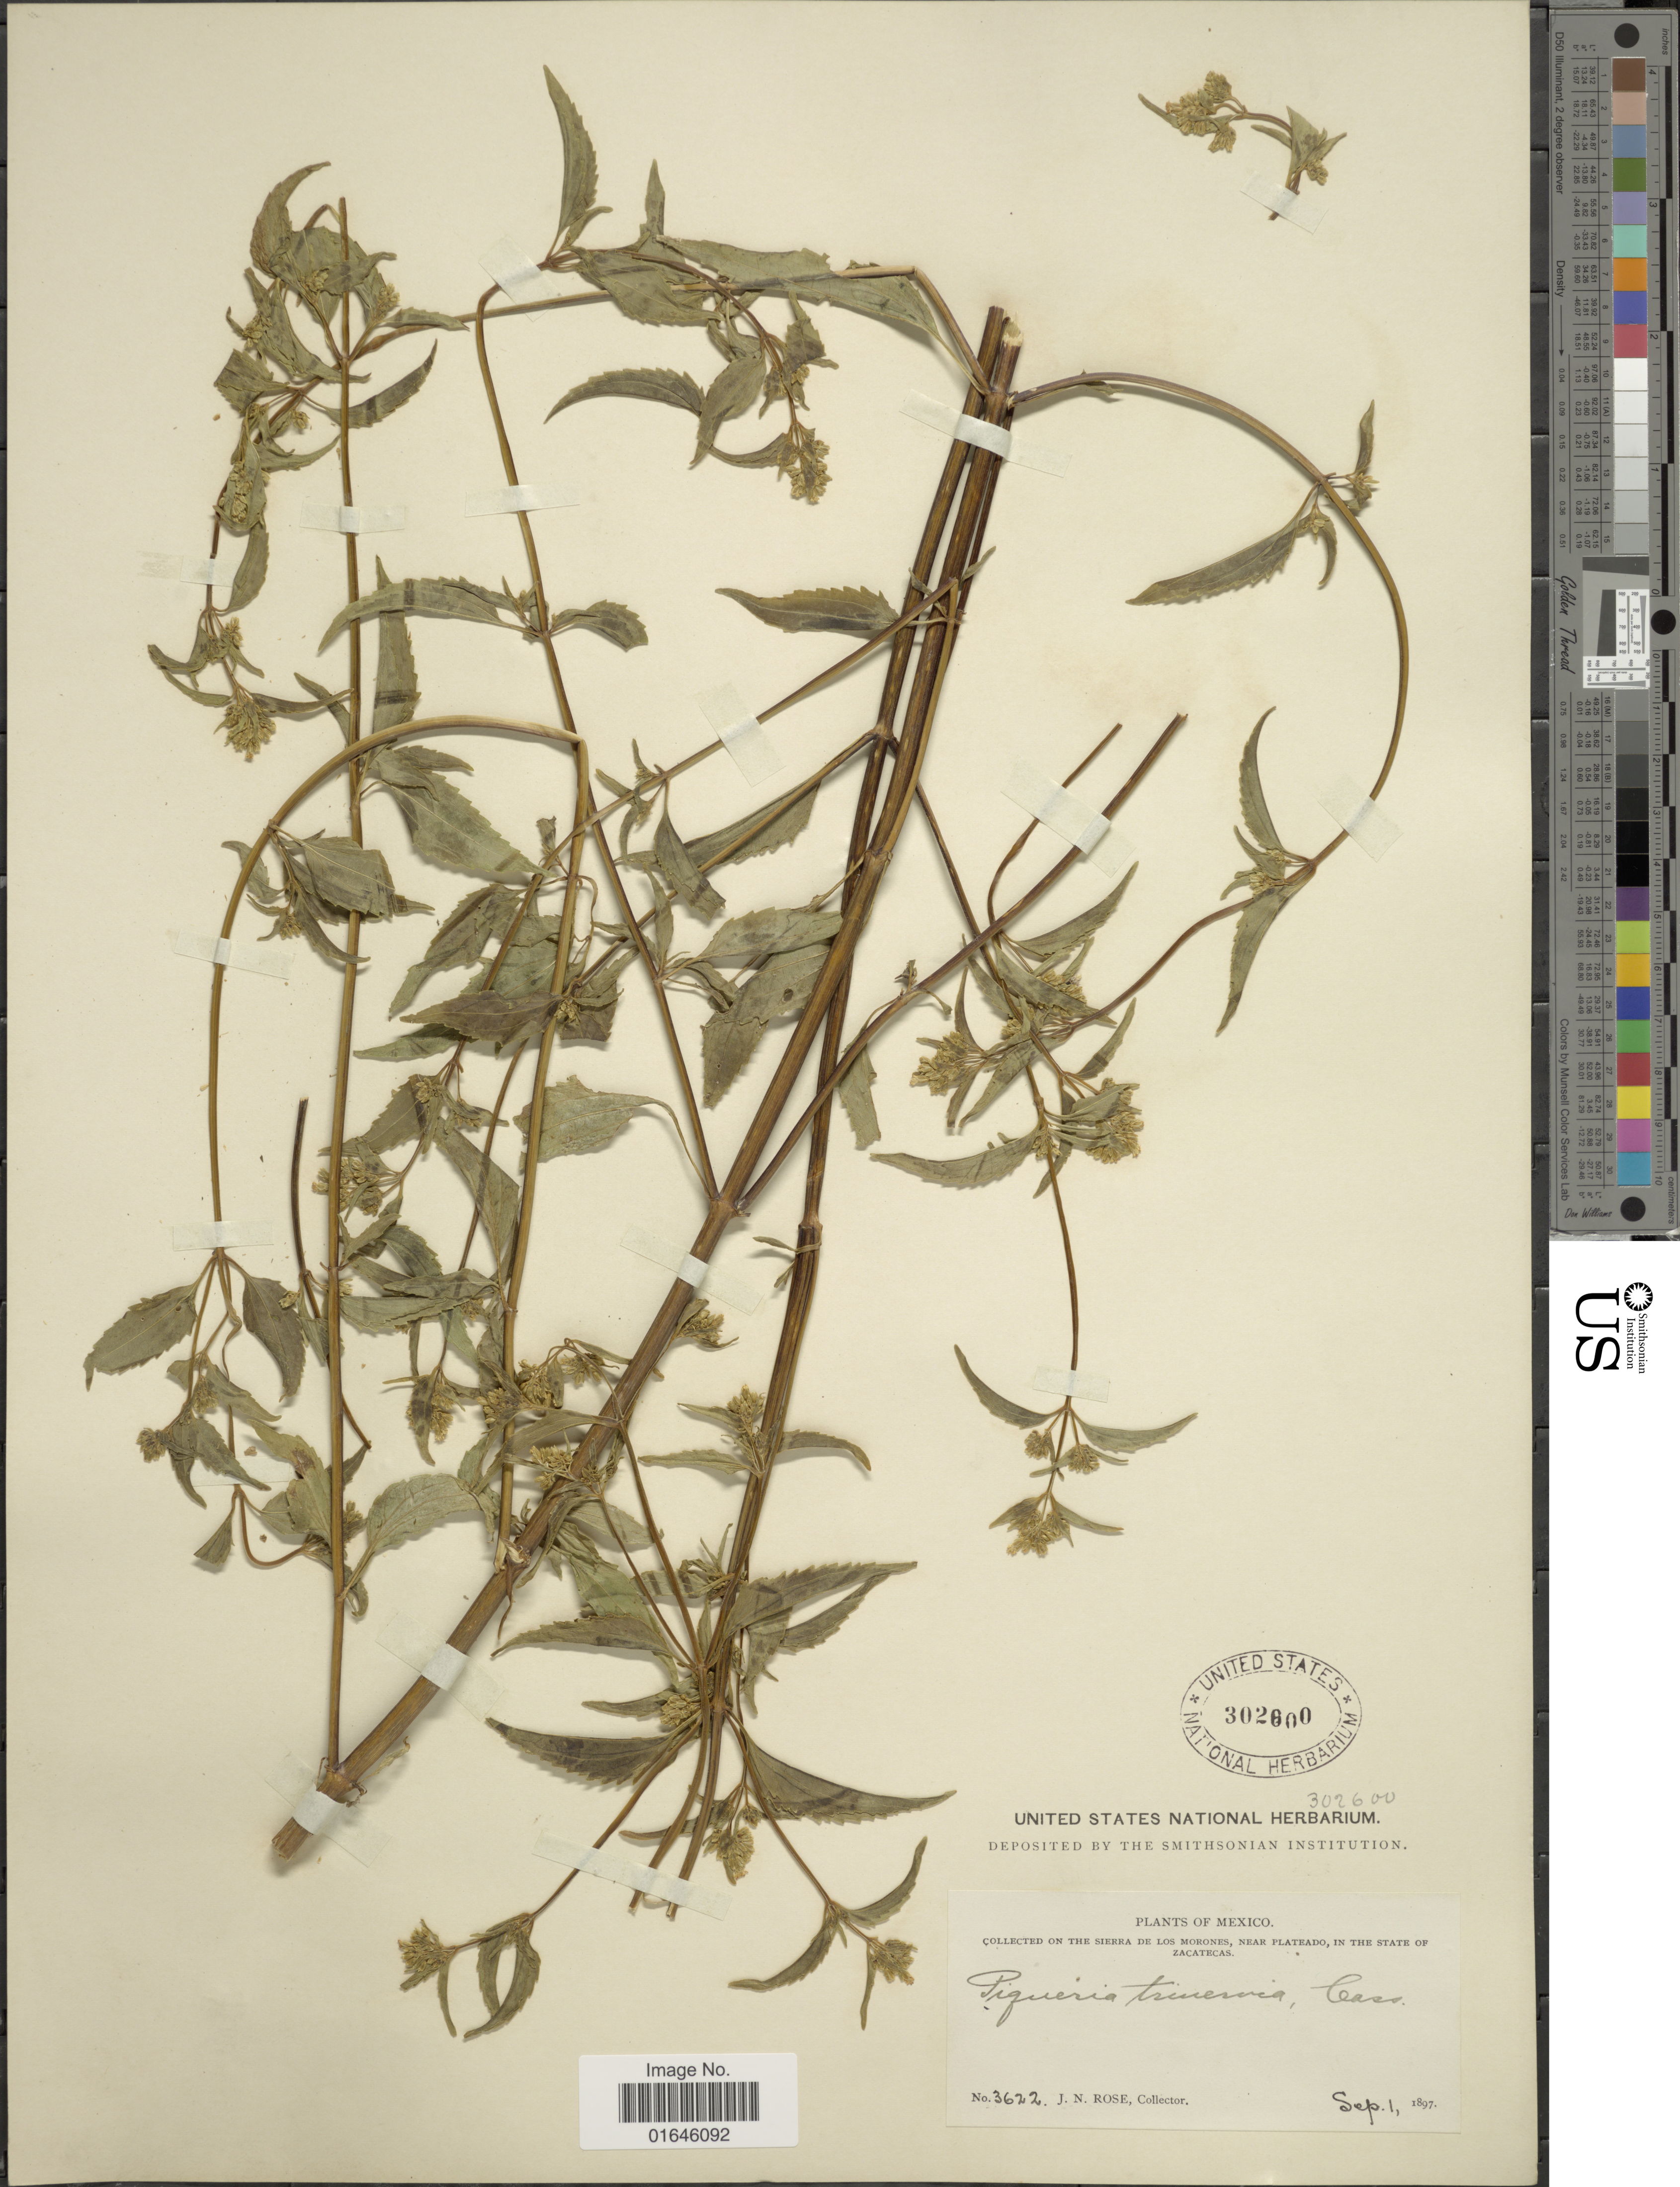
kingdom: Plantae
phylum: Tracheophyta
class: Magnoliopsida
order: Asterales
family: Asteraceae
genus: Piqueria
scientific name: Piqueria trinervia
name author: Cav.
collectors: J. N. Rose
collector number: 3622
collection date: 1897-09-01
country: Mexico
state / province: Zacatecas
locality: On the Sierra de Los Morones, near Plateado